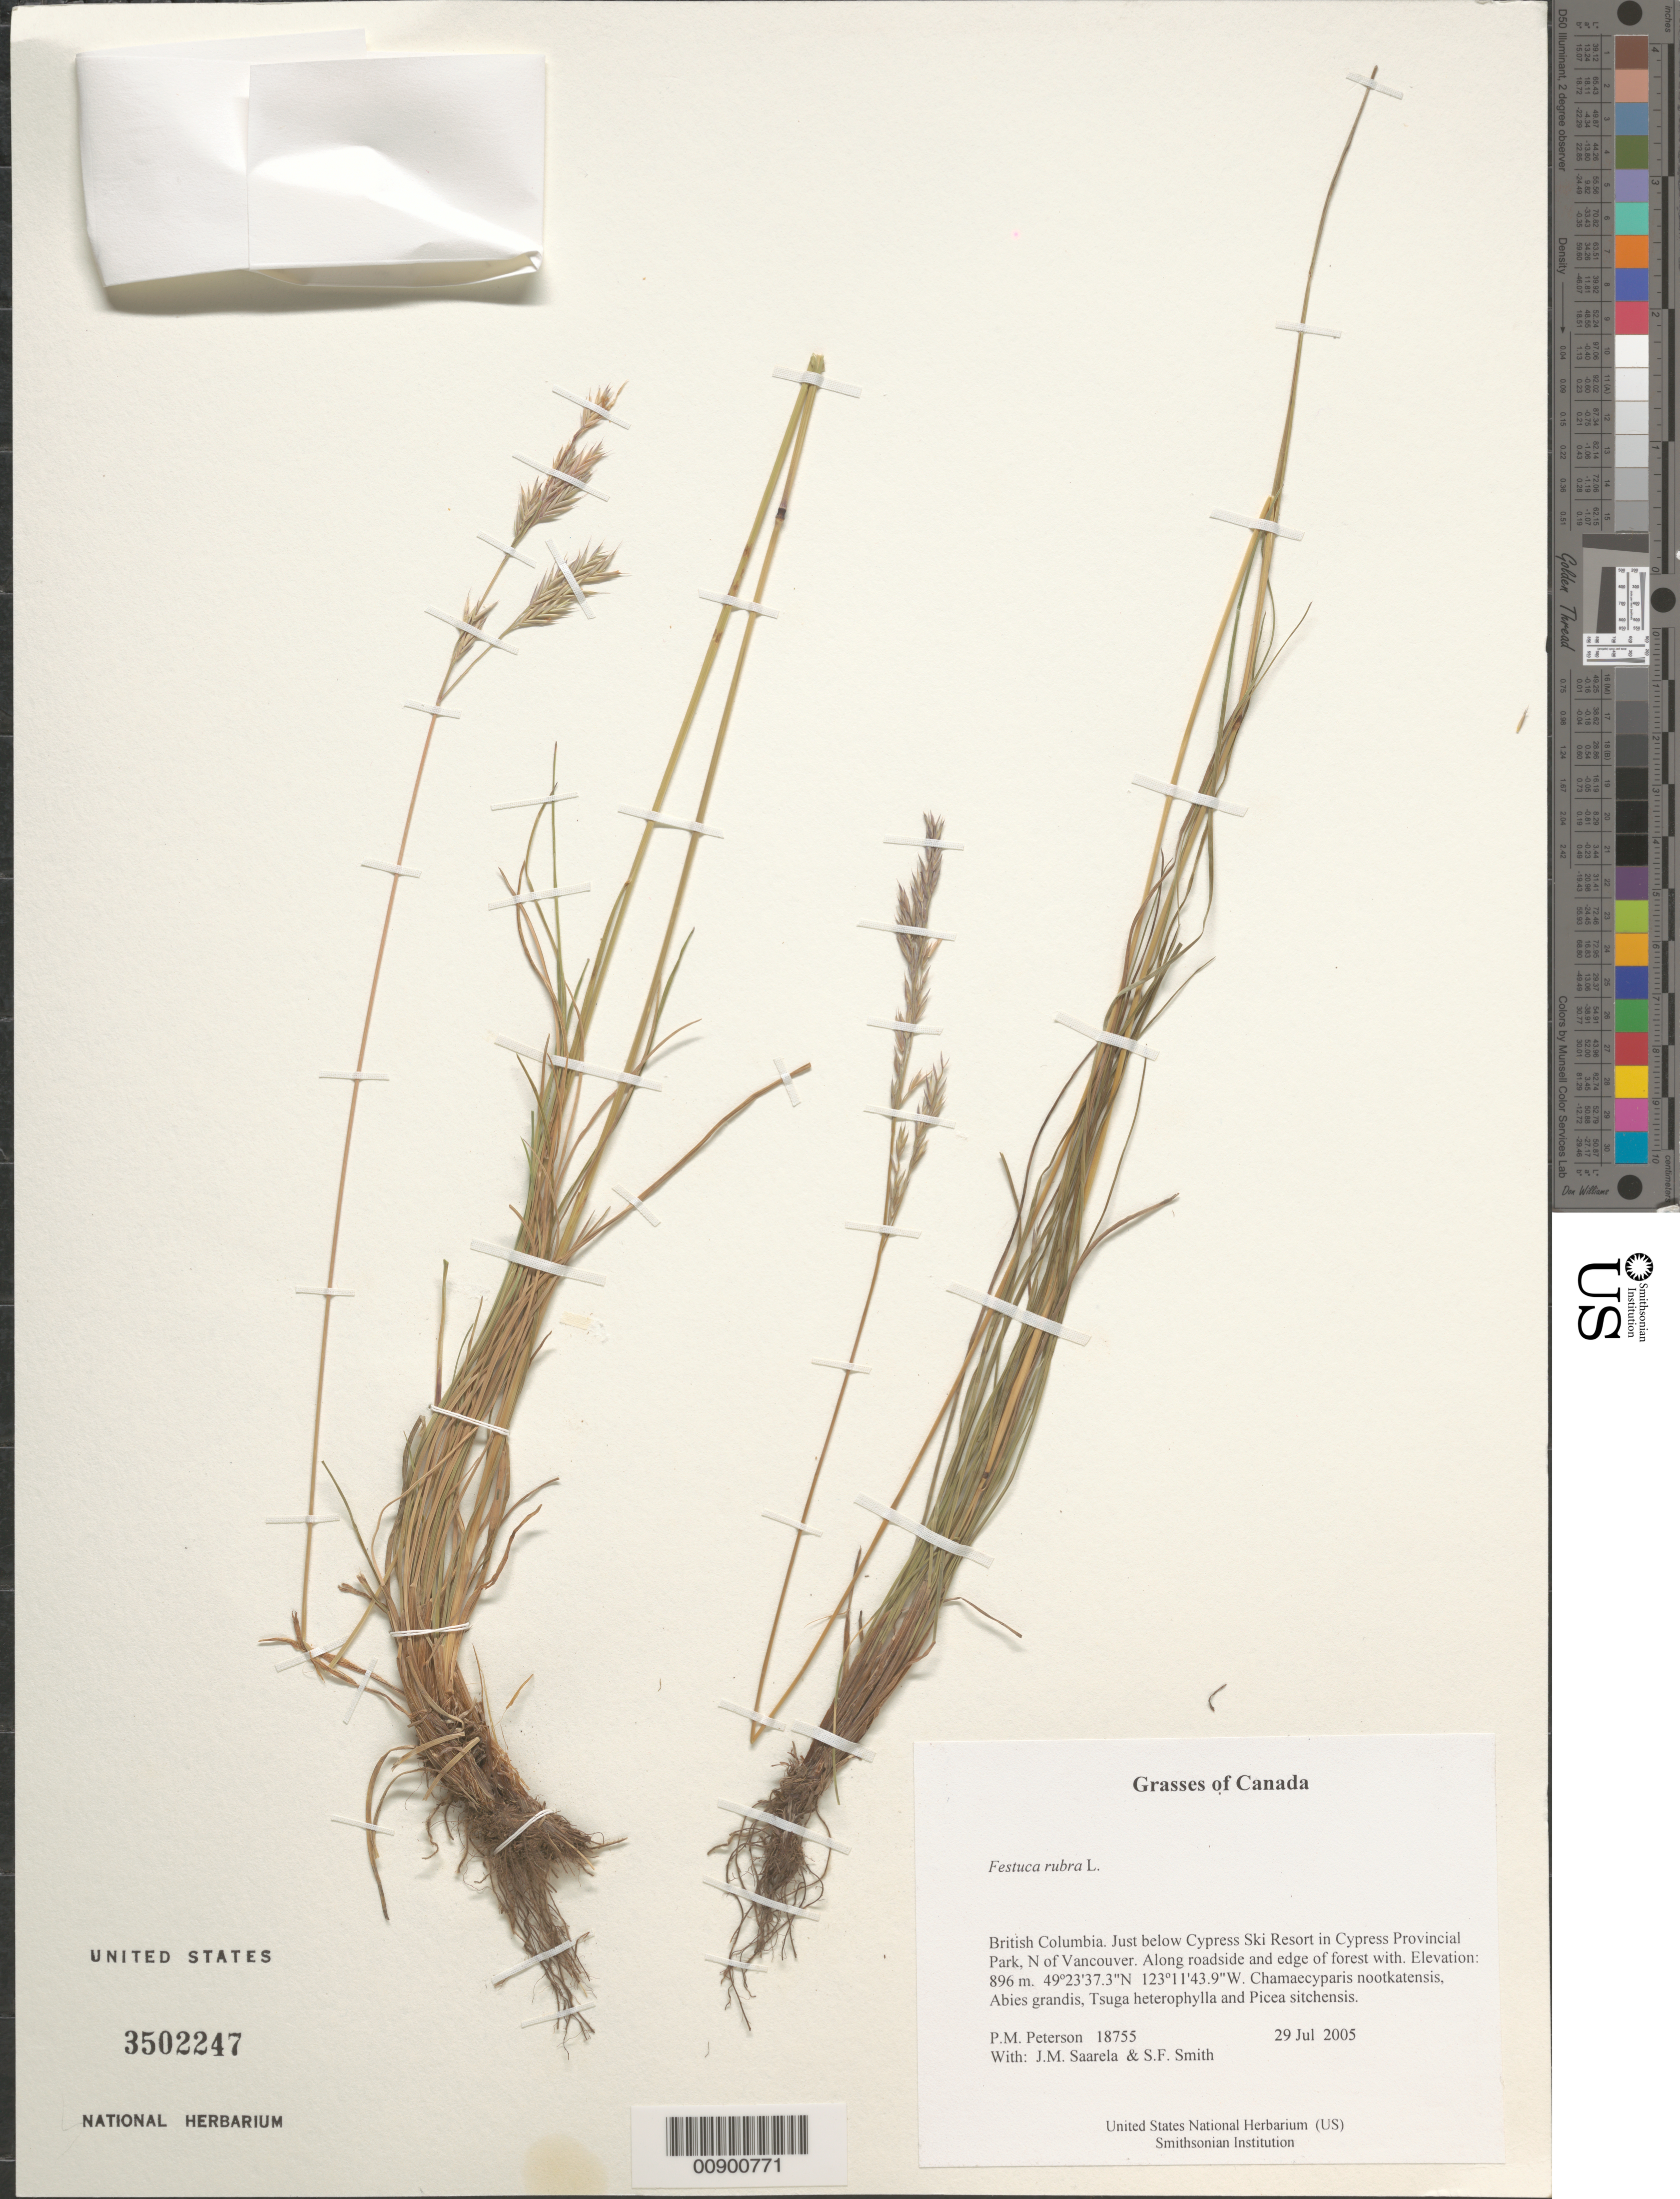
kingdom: Plantae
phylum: Tracheophyta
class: Liliopsida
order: Poales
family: Poaceae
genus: Festuca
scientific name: Festuca rubra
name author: L.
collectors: P. M. Peterson, J. Saarela & S.F. Smith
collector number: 18755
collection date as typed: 29 Jul 2004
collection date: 2004-07-29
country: Canada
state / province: British Columbia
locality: Just below Cypress Ski Resort in Cypress Provincial Park, N of Vancouver. Along roadside and edge of forest with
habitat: Chamaecyparis nootkatensis, Abies grandis, Tsuga heterophylla and Picea sitchensis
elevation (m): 896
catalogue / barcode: US 3502247